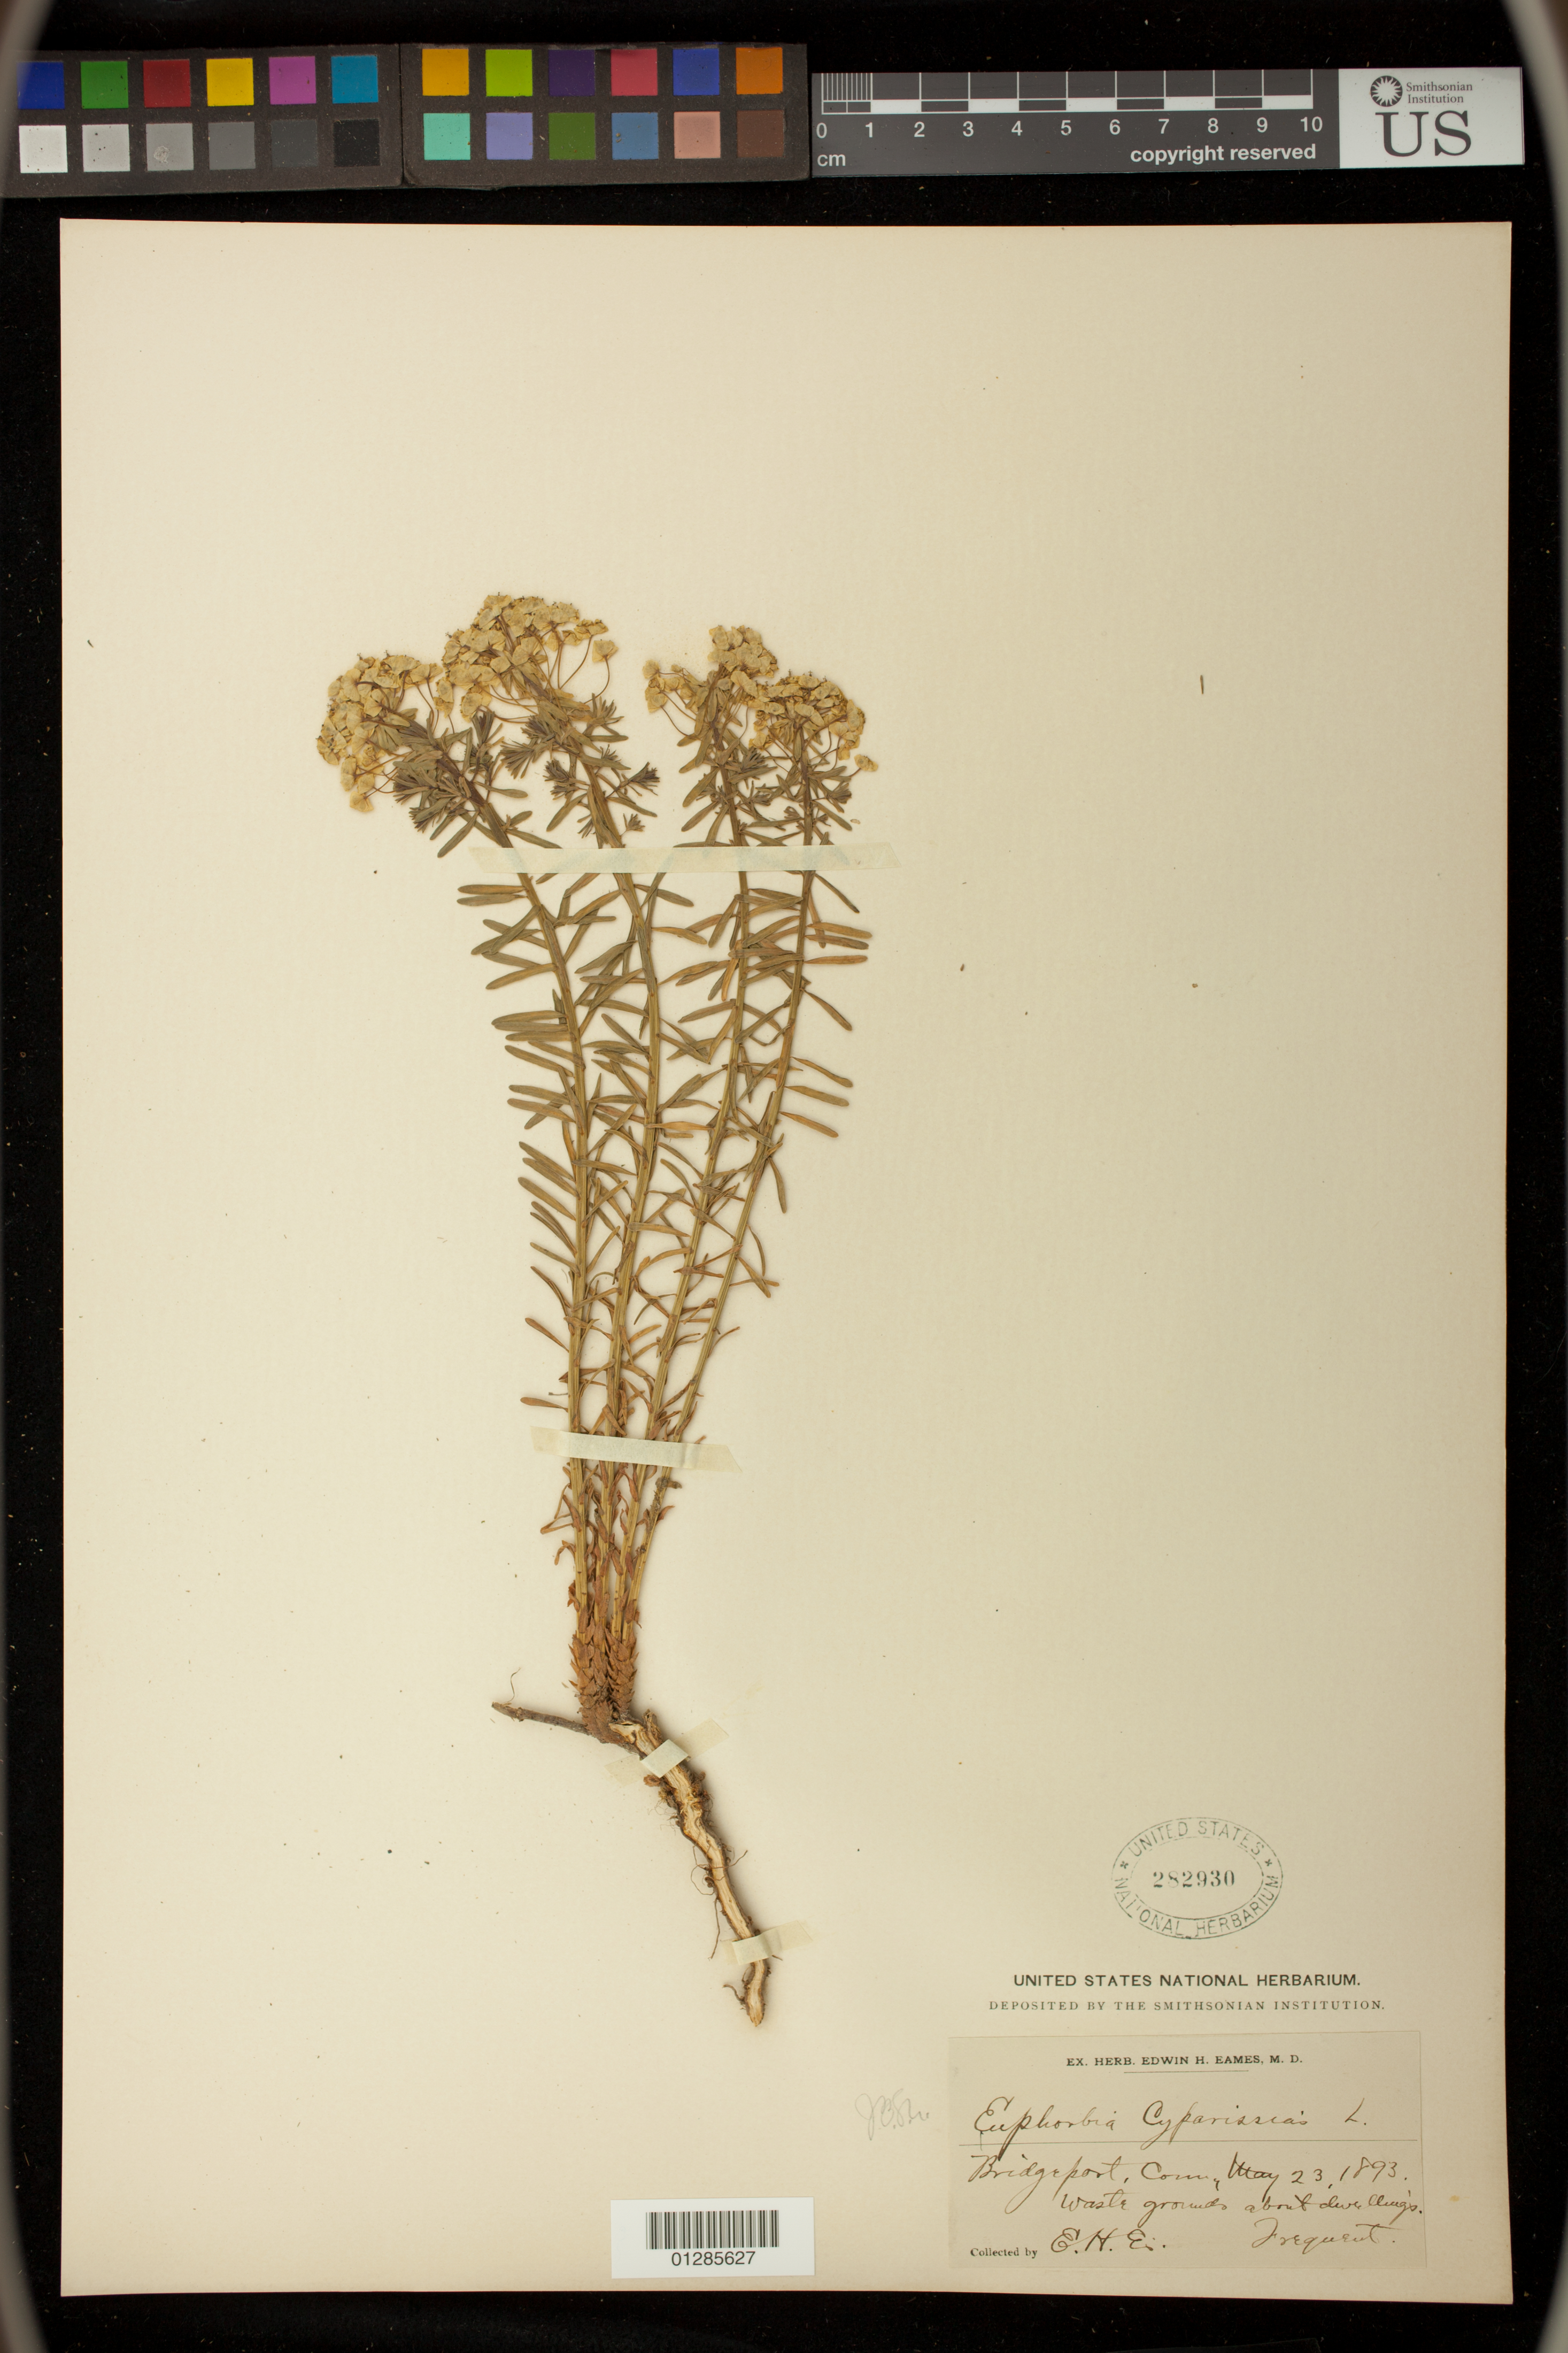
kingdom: Plantae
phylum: Tracheophyta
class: Magnoliopsida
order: Malpighiales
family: Euphorbiaceae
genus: Euphorbia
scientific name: Euphorbia davidii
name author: Subils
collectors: E. H. Eames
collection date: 1893-05-23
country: United States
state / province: Connecticut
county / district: Fairfield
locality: Bridgeport.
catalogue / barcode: US 282930